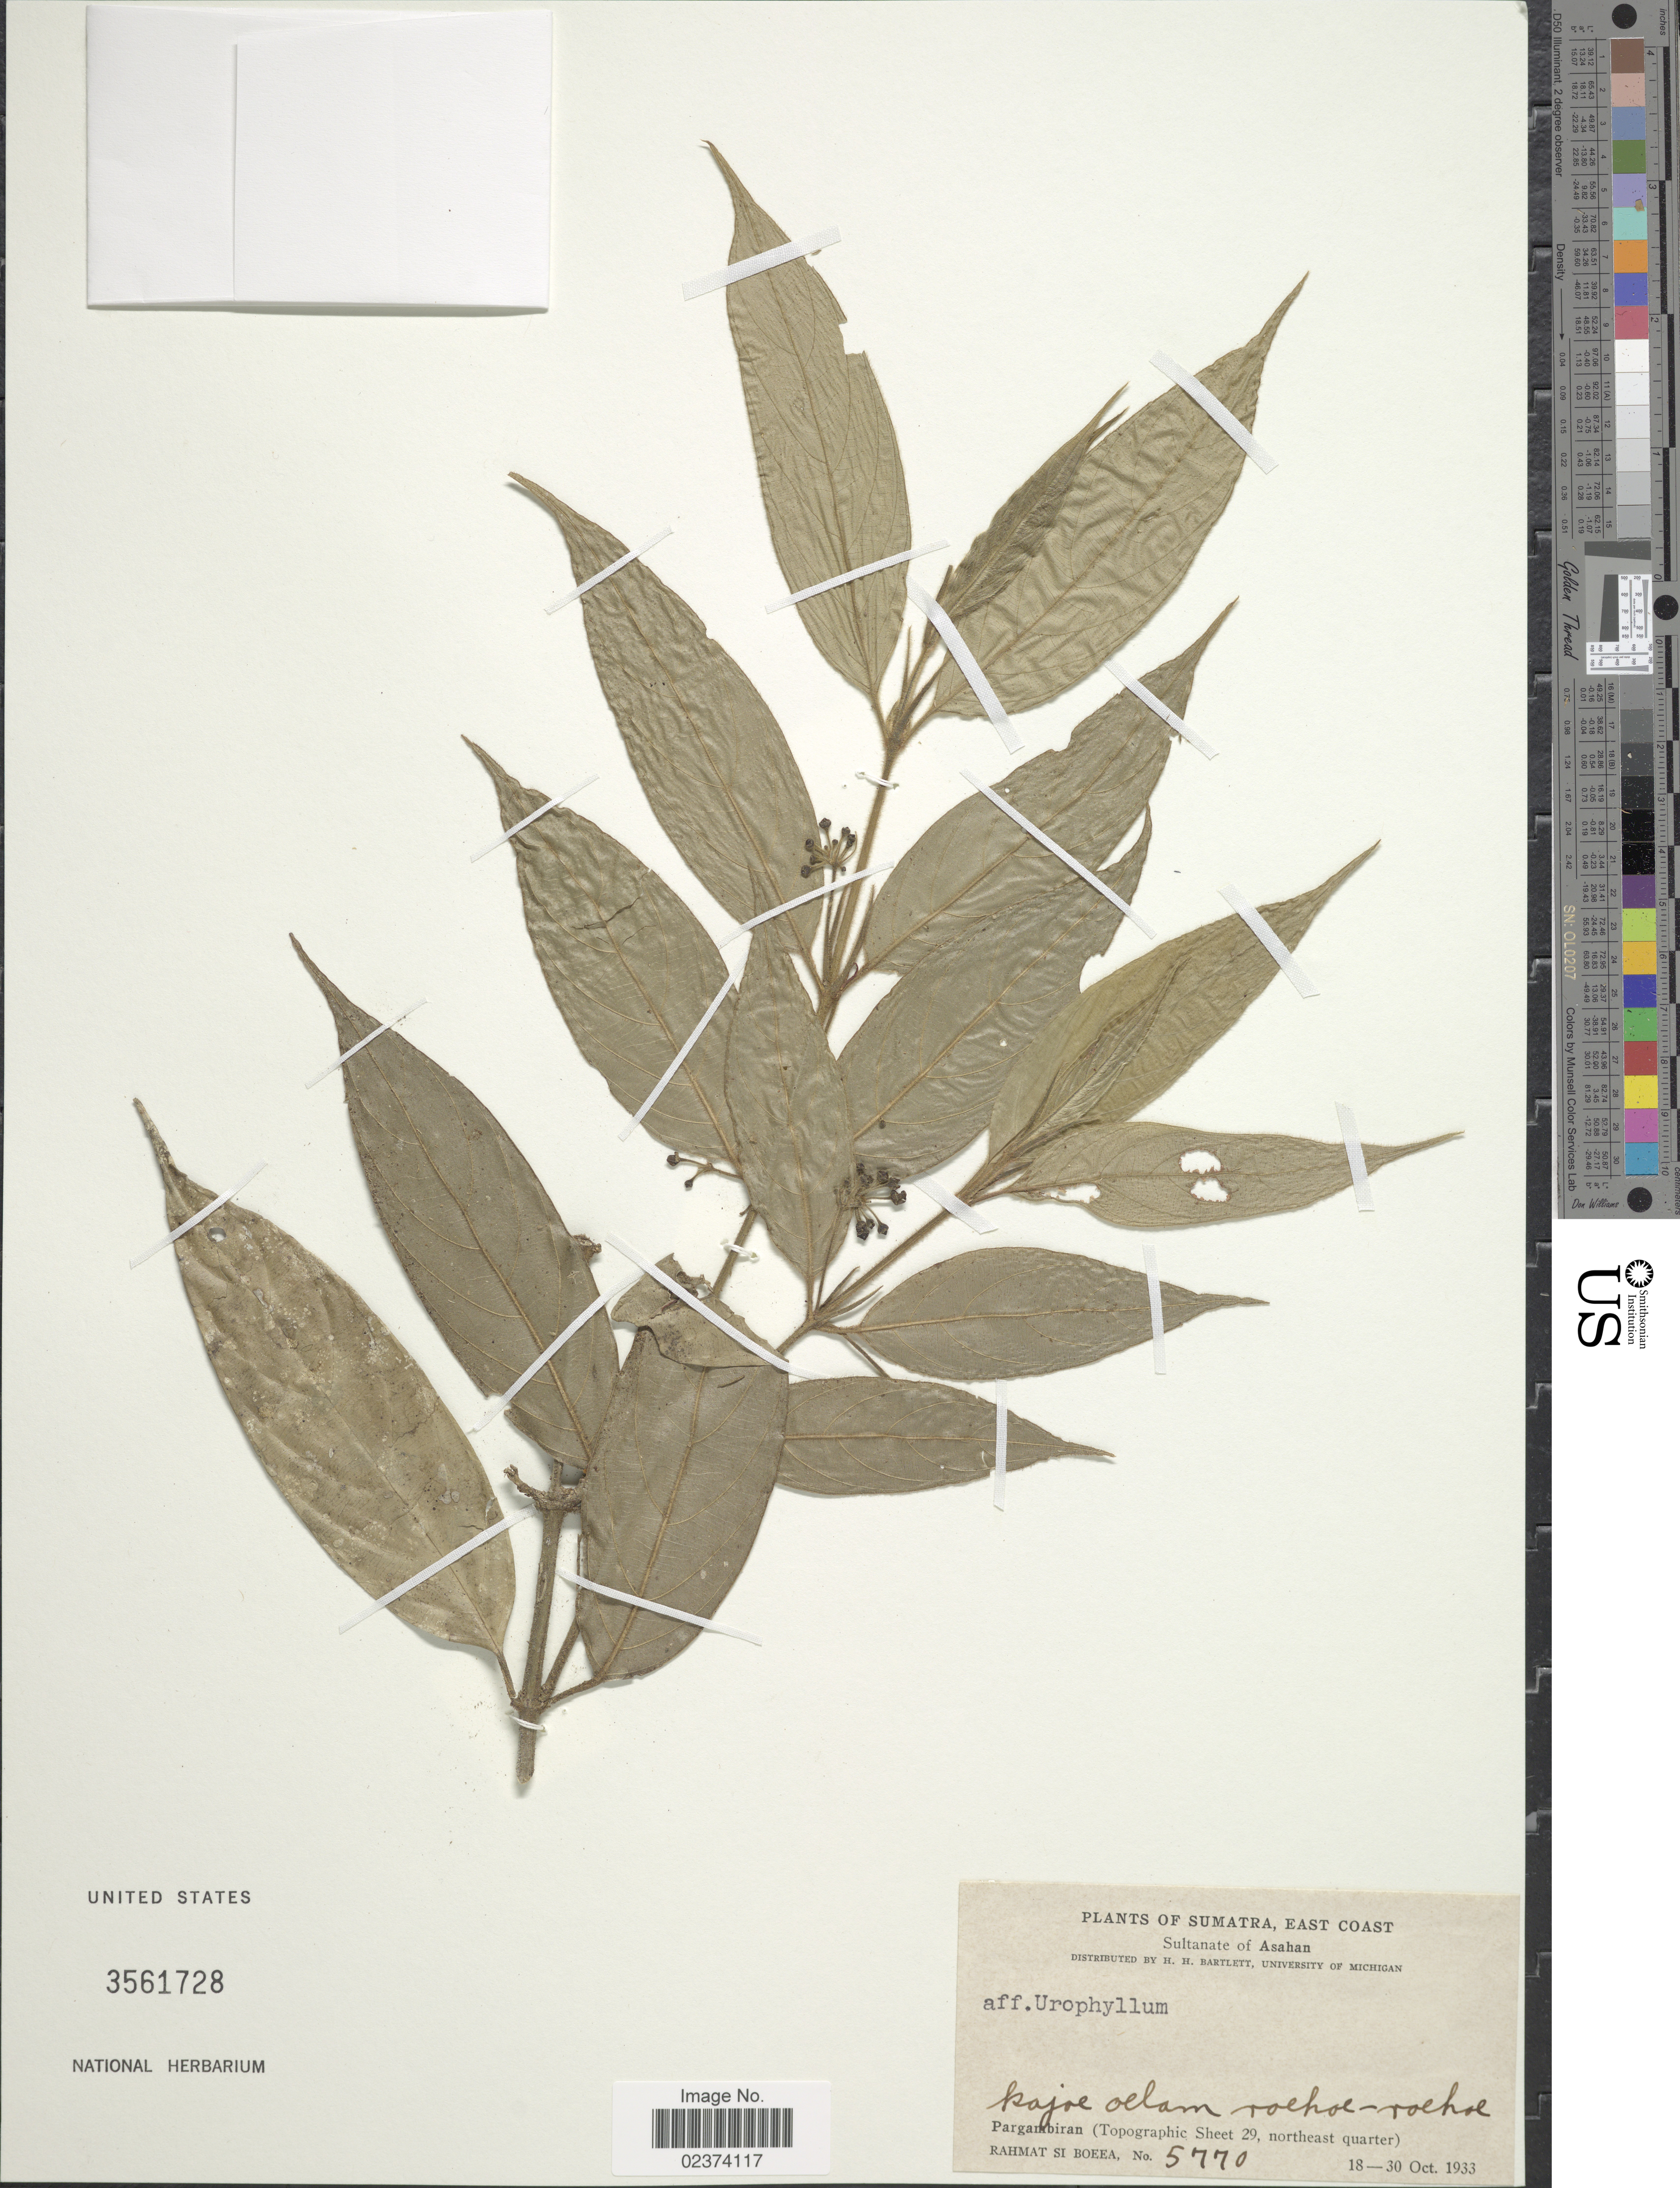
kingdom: Plantae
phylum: Tracheophyta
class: Magnoliopsida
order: Gentianales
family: Rubiaceae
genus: Urophyllum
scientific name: Urophyllum sp.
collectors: Rahmat Si Boeea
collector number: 5770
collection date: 1933-10-18/1933-10-30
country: Indonesia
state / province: Sumatra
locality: East Coast, Sultanate of Asahan, Pargambiran (Topographic Sheet 29, northeast quarter)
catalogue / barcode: US 3561728